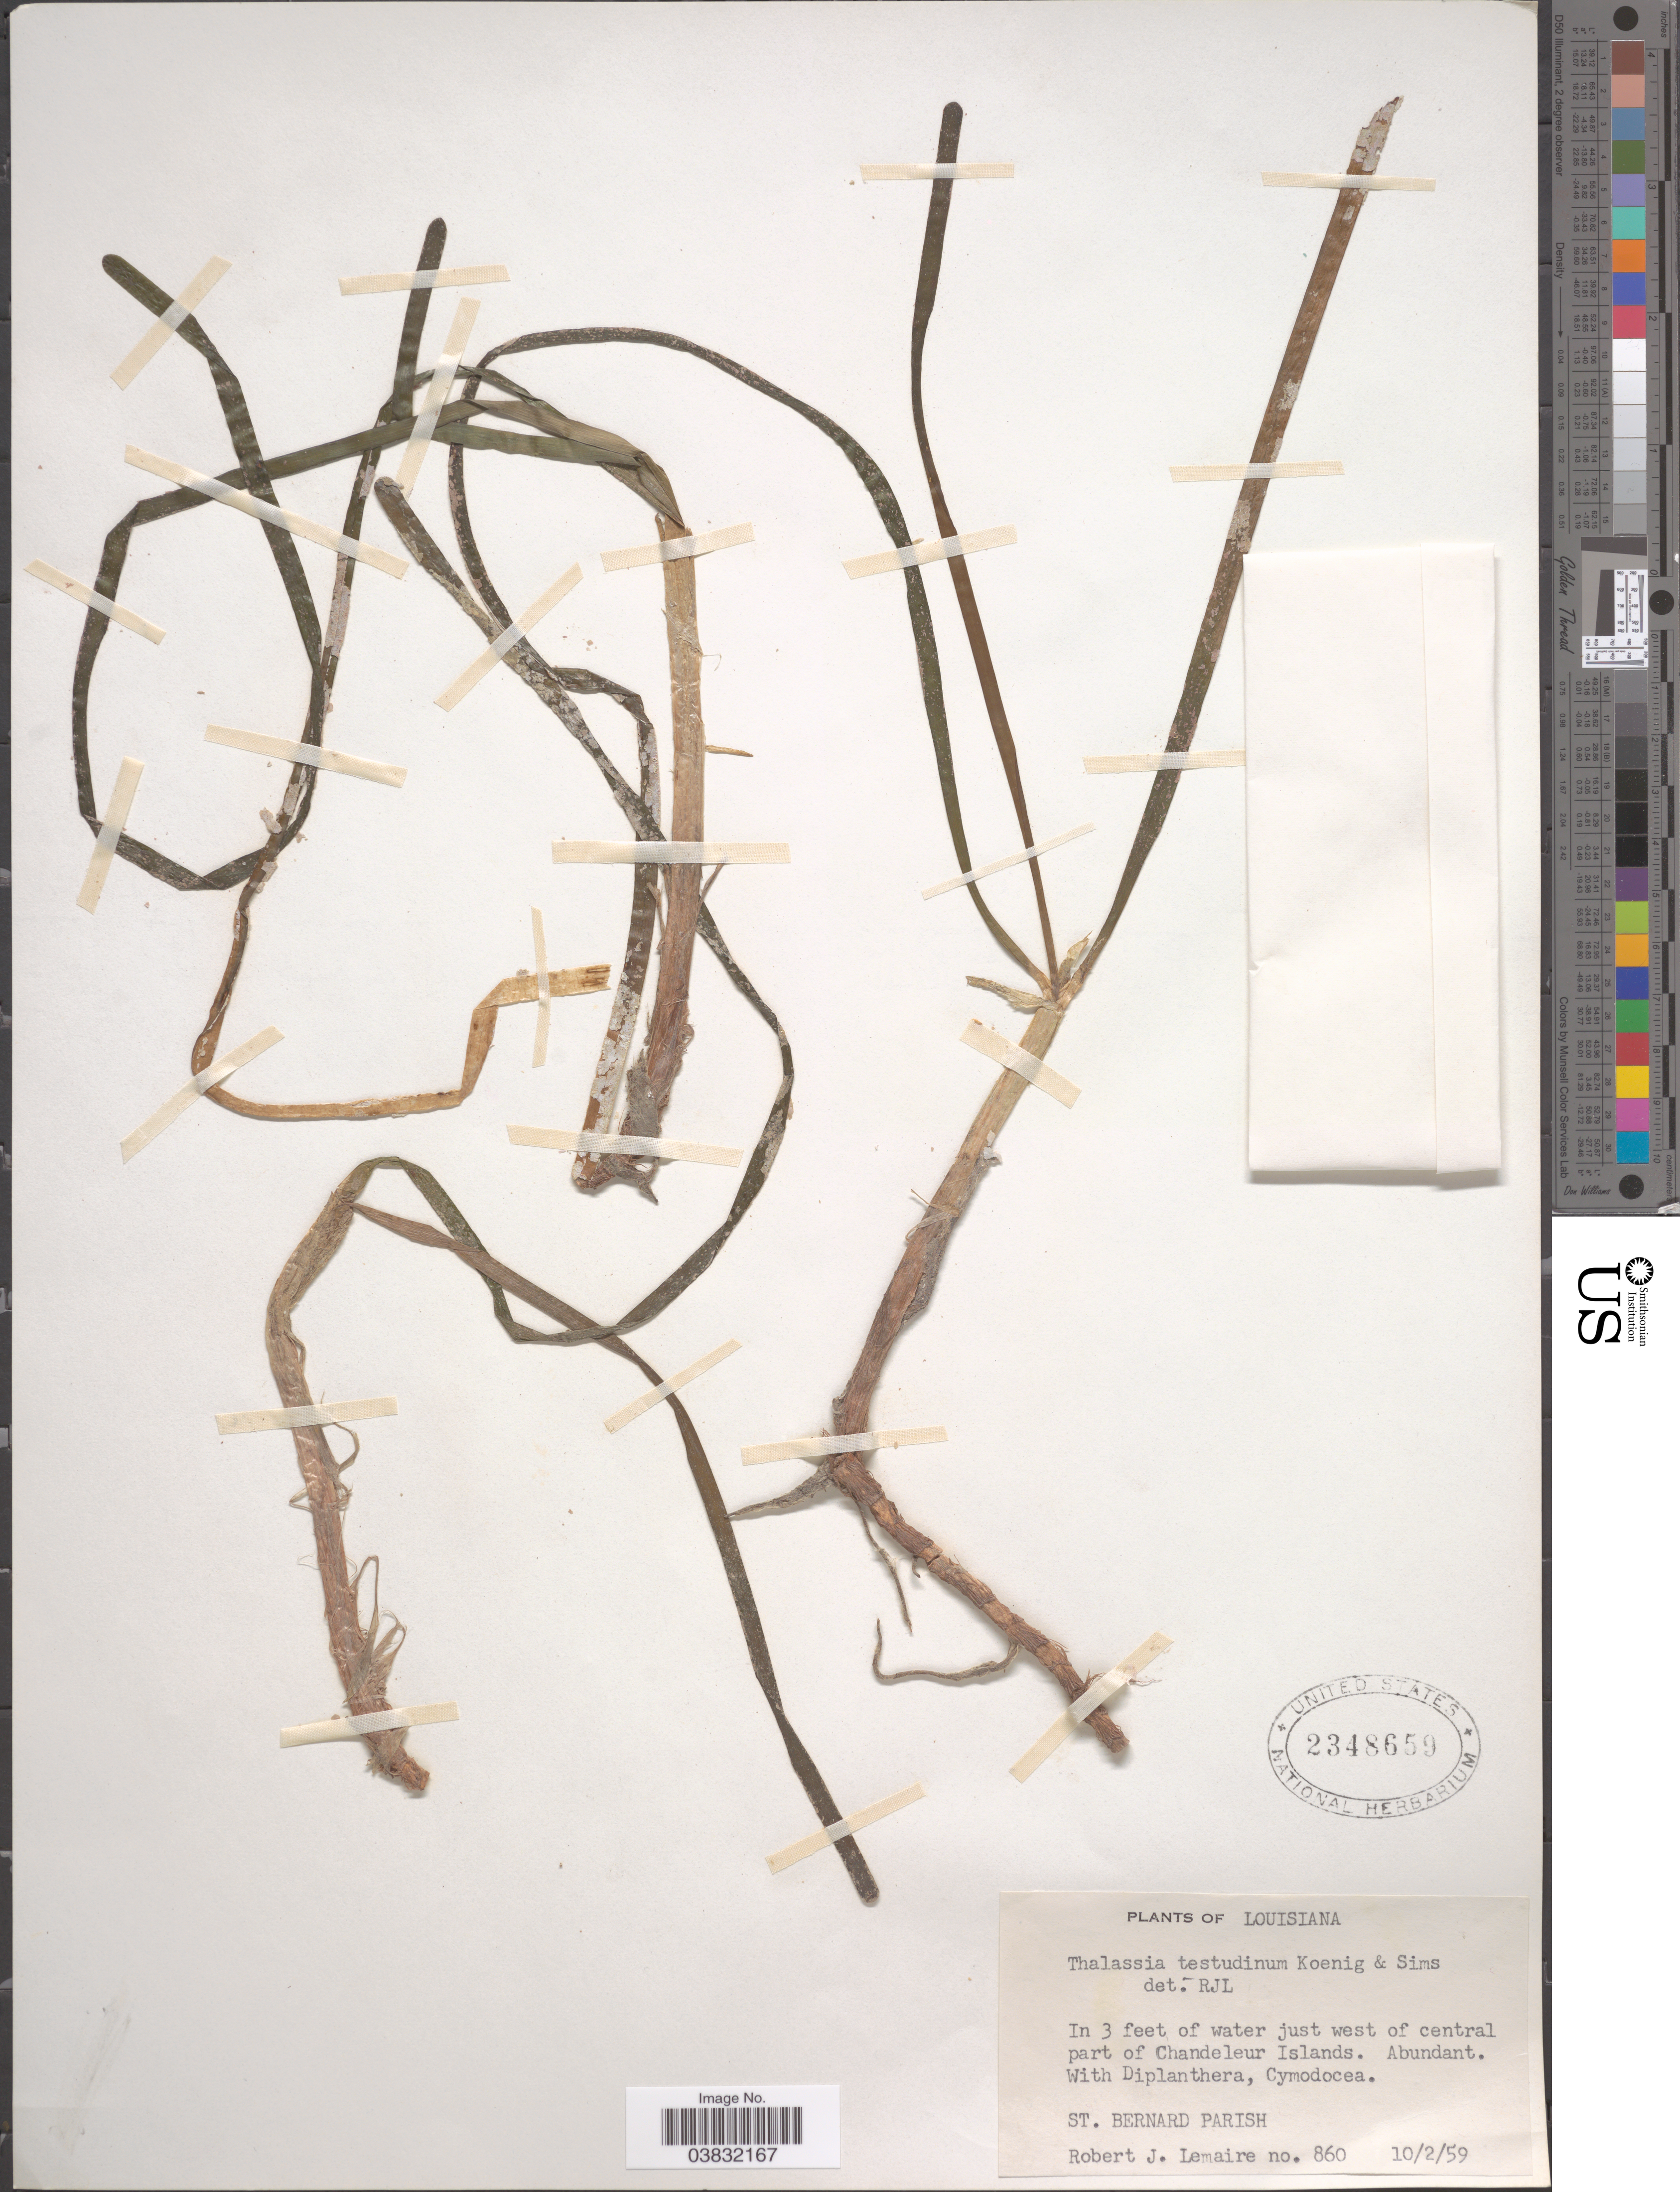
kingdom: Plantae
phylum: Tracheophyta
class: Liliopsida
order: Alismatales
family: Hydrocharitaceae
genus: Thalassia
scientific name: Thalassia testudinum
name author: Banks & Sol. ex K.D. Koenig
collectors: R. J. Lemaire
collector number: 860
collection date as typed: Transcribed d/m/y: 2/10/59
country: United States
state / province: Louisiana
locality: Just west of central part of Chandeleur Islands. St. Bernard Parish.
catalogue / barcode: US 2348659